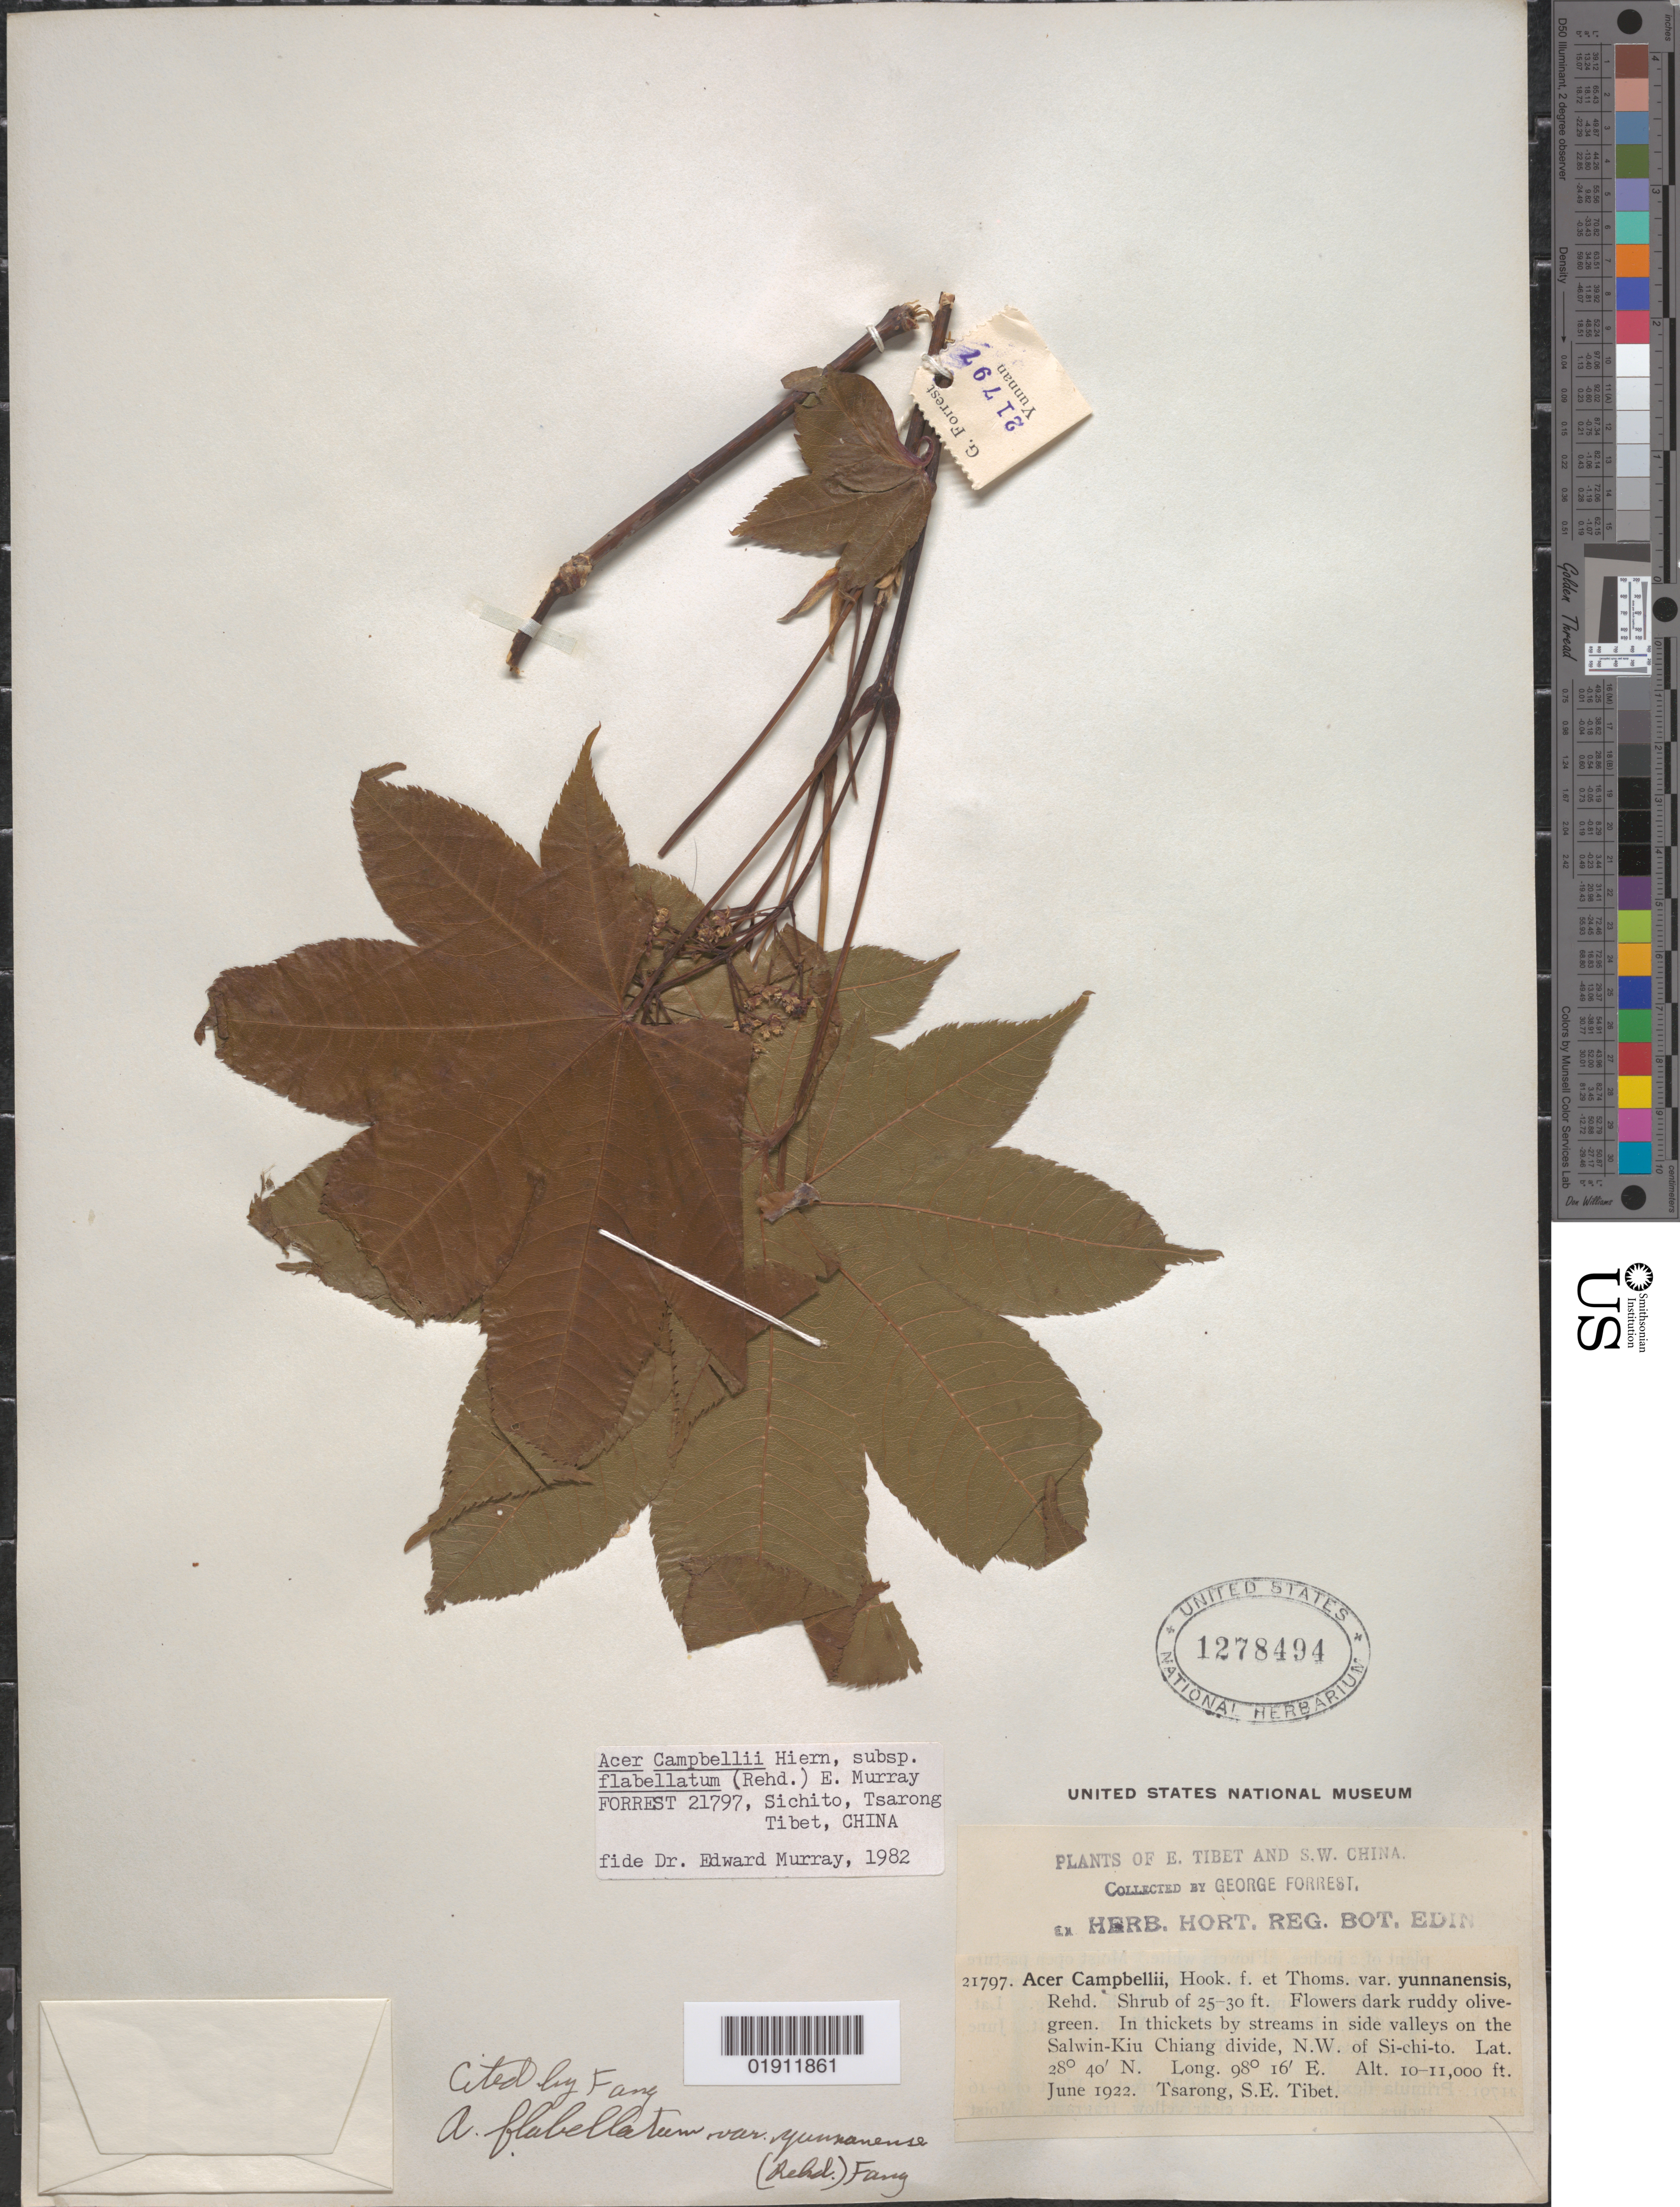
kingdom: Plantae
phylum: Tracheophyta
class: Magnoliopsida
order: Sapindales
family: Sapindaceae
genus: Acer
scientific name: Acer campbellii subsp. flabellatum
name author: (Rehder) A.E. Murray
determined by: Murray, Edward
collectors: G. Forrest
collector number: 21797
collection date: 1922-06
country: China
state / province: Xizang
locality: Tsarong, SE Tibet. Salwin-Kiu Chiang divide, NW of Si-chi-to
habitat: In thickets by streams in side valleys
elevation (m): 3048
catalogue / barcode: US 1278494